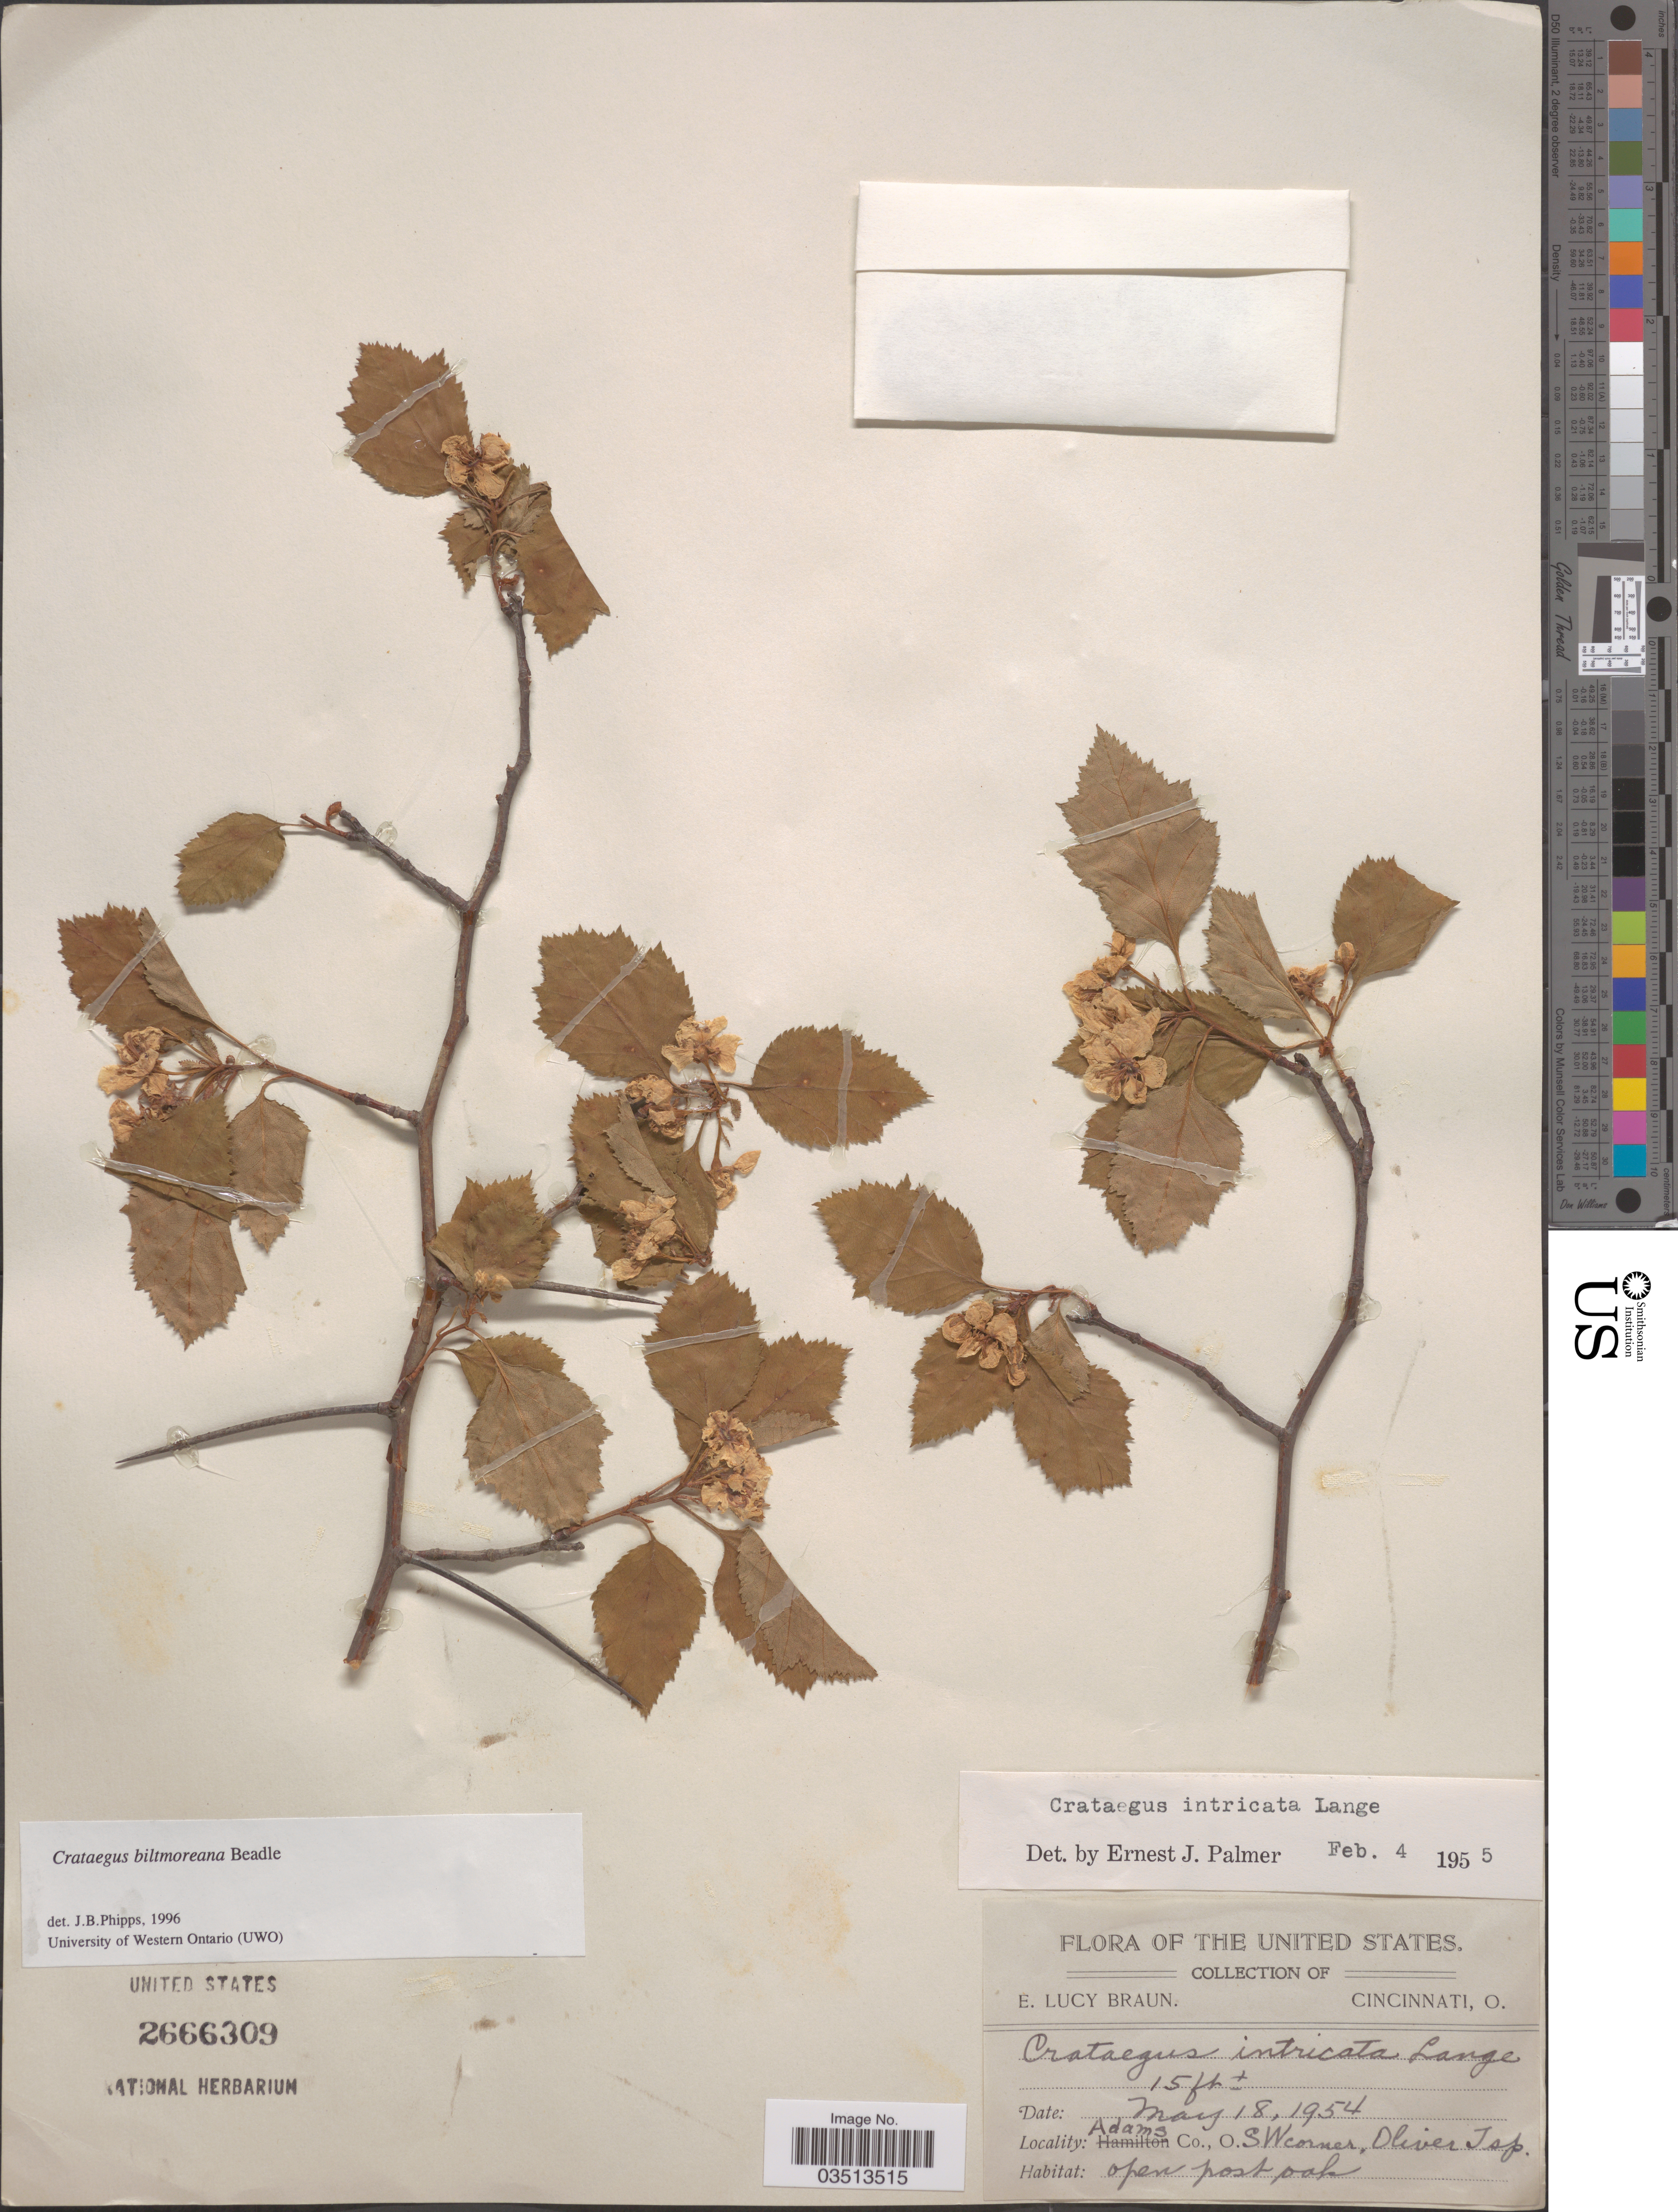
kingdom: Plantae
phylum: Tracheophyta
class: Magnoliopsida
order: Rosales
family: Rosaceae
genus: Crataegus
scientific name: Crataegus biltmoreana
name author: Beadle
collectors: E. L. Braun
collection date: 1954-05-18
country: United States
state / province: Ohio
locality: Adams Co., O. SW corner, Oliver Tsp.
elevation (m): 5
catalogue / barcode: US 2666309